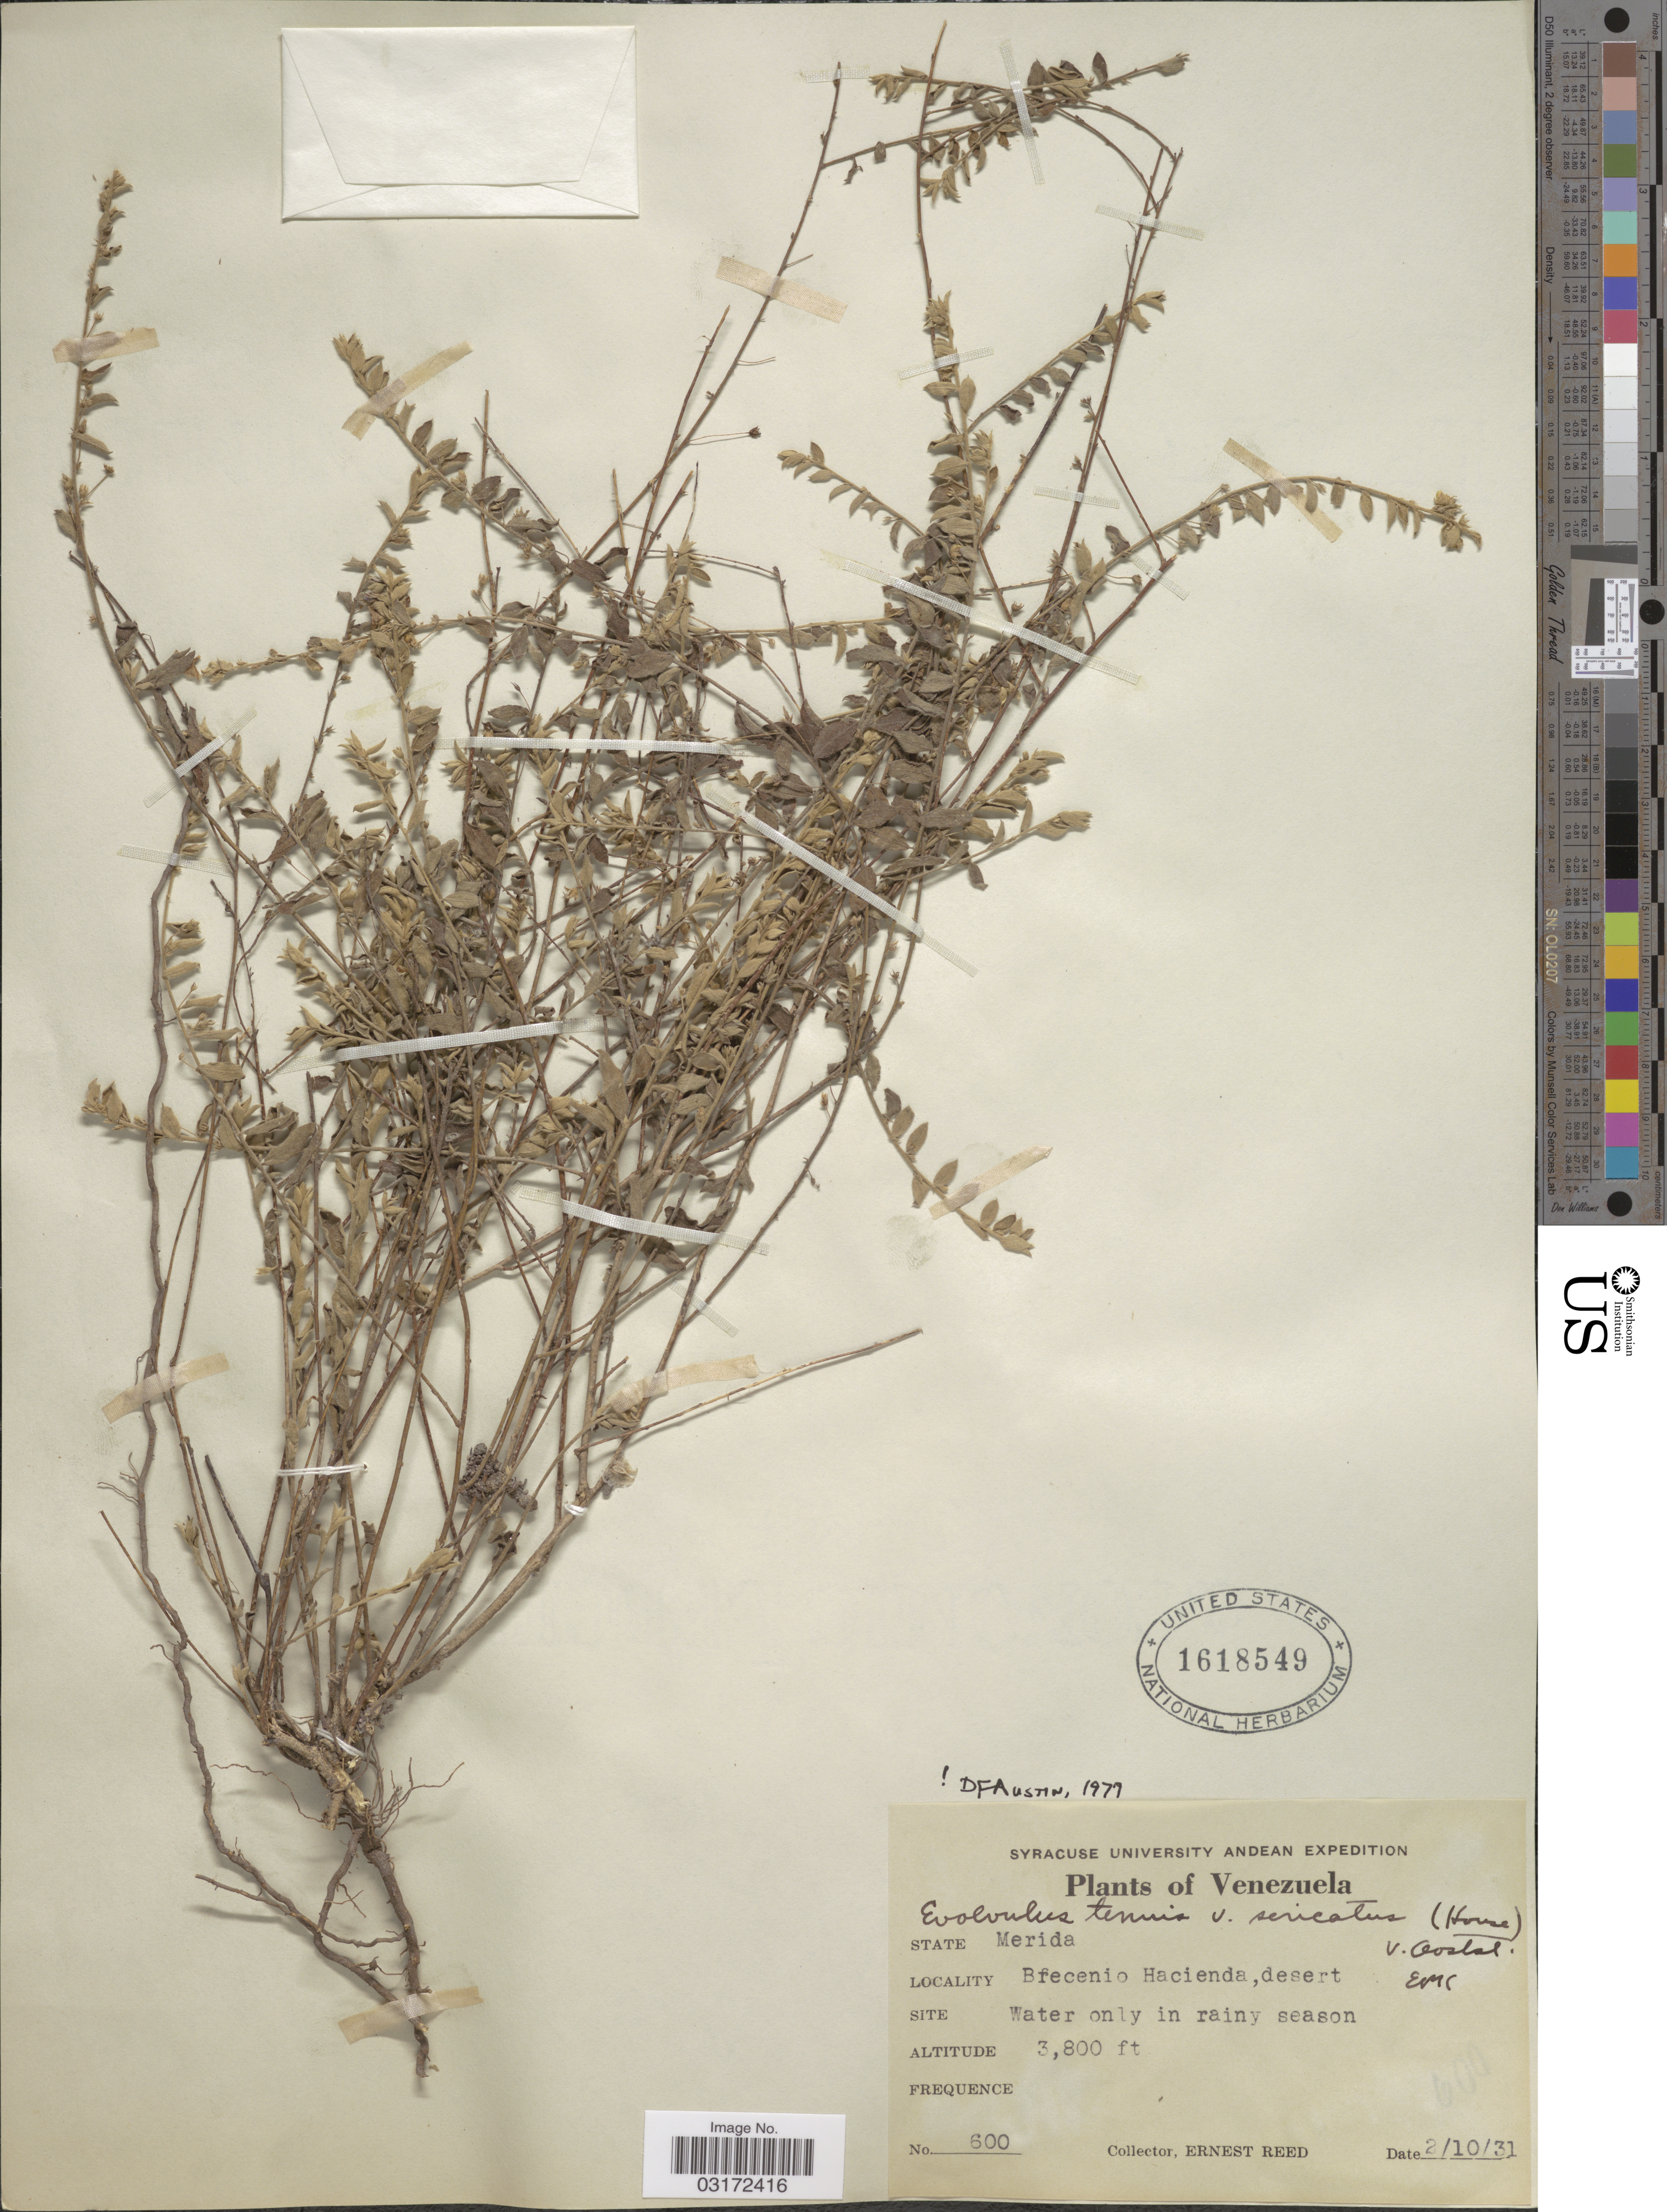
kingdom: Plantae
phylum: Tracheophyta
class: Magnoliopsida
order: Solanales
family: Convolvulaceae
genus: Evolvulus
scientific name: Evolvulus tenuis subsp. sericatus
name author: (House) Ooststr.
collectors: E. Reed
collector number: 600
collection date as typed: Transcribed d/m/y: 2/10/31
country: Venezuela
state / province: Mérida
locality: Brecenio Hacienda, desert.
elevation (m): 1158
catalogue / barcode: US 1618549